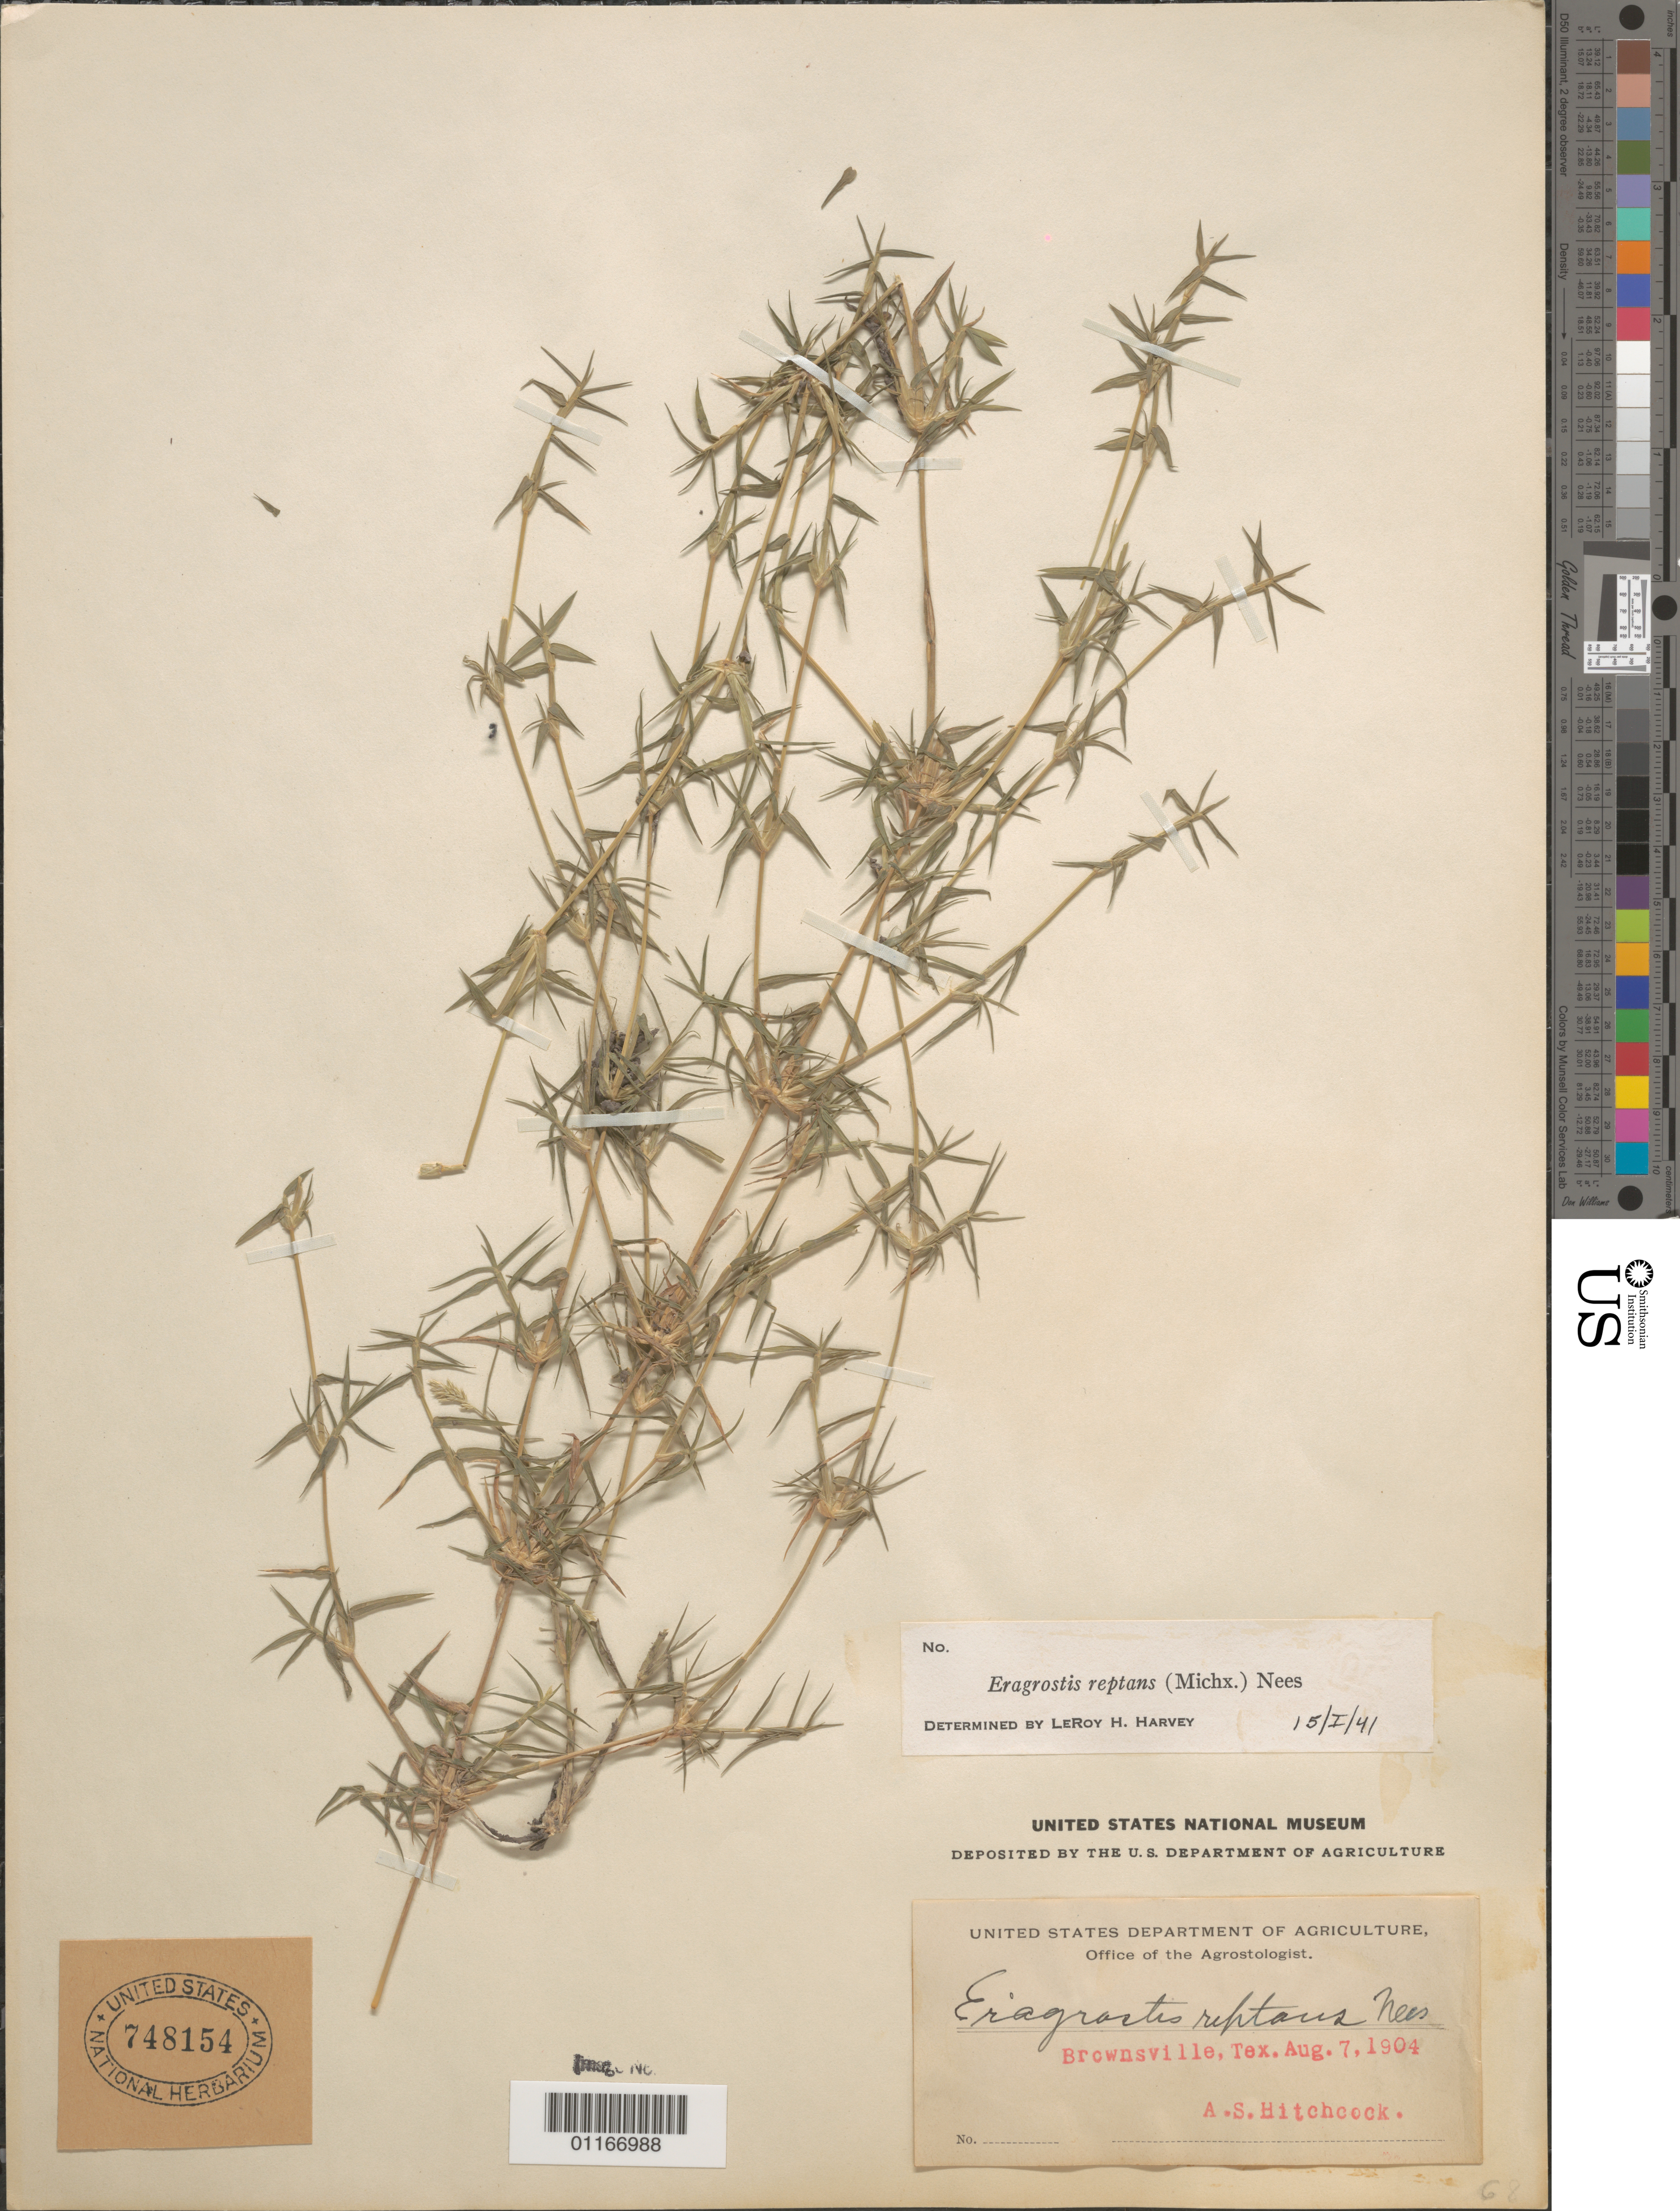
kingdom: Plantae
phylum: Tracheophyta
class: Liliopsida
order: Poales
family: Poaceae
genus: Eragrostis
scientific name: Eragrostis reptans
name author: (Michx.) Nees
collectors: A. S. Hitchcock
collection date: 1904-08-07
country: United States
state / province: Texas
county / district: Cameron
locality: Brownsville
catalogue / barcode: US 748154